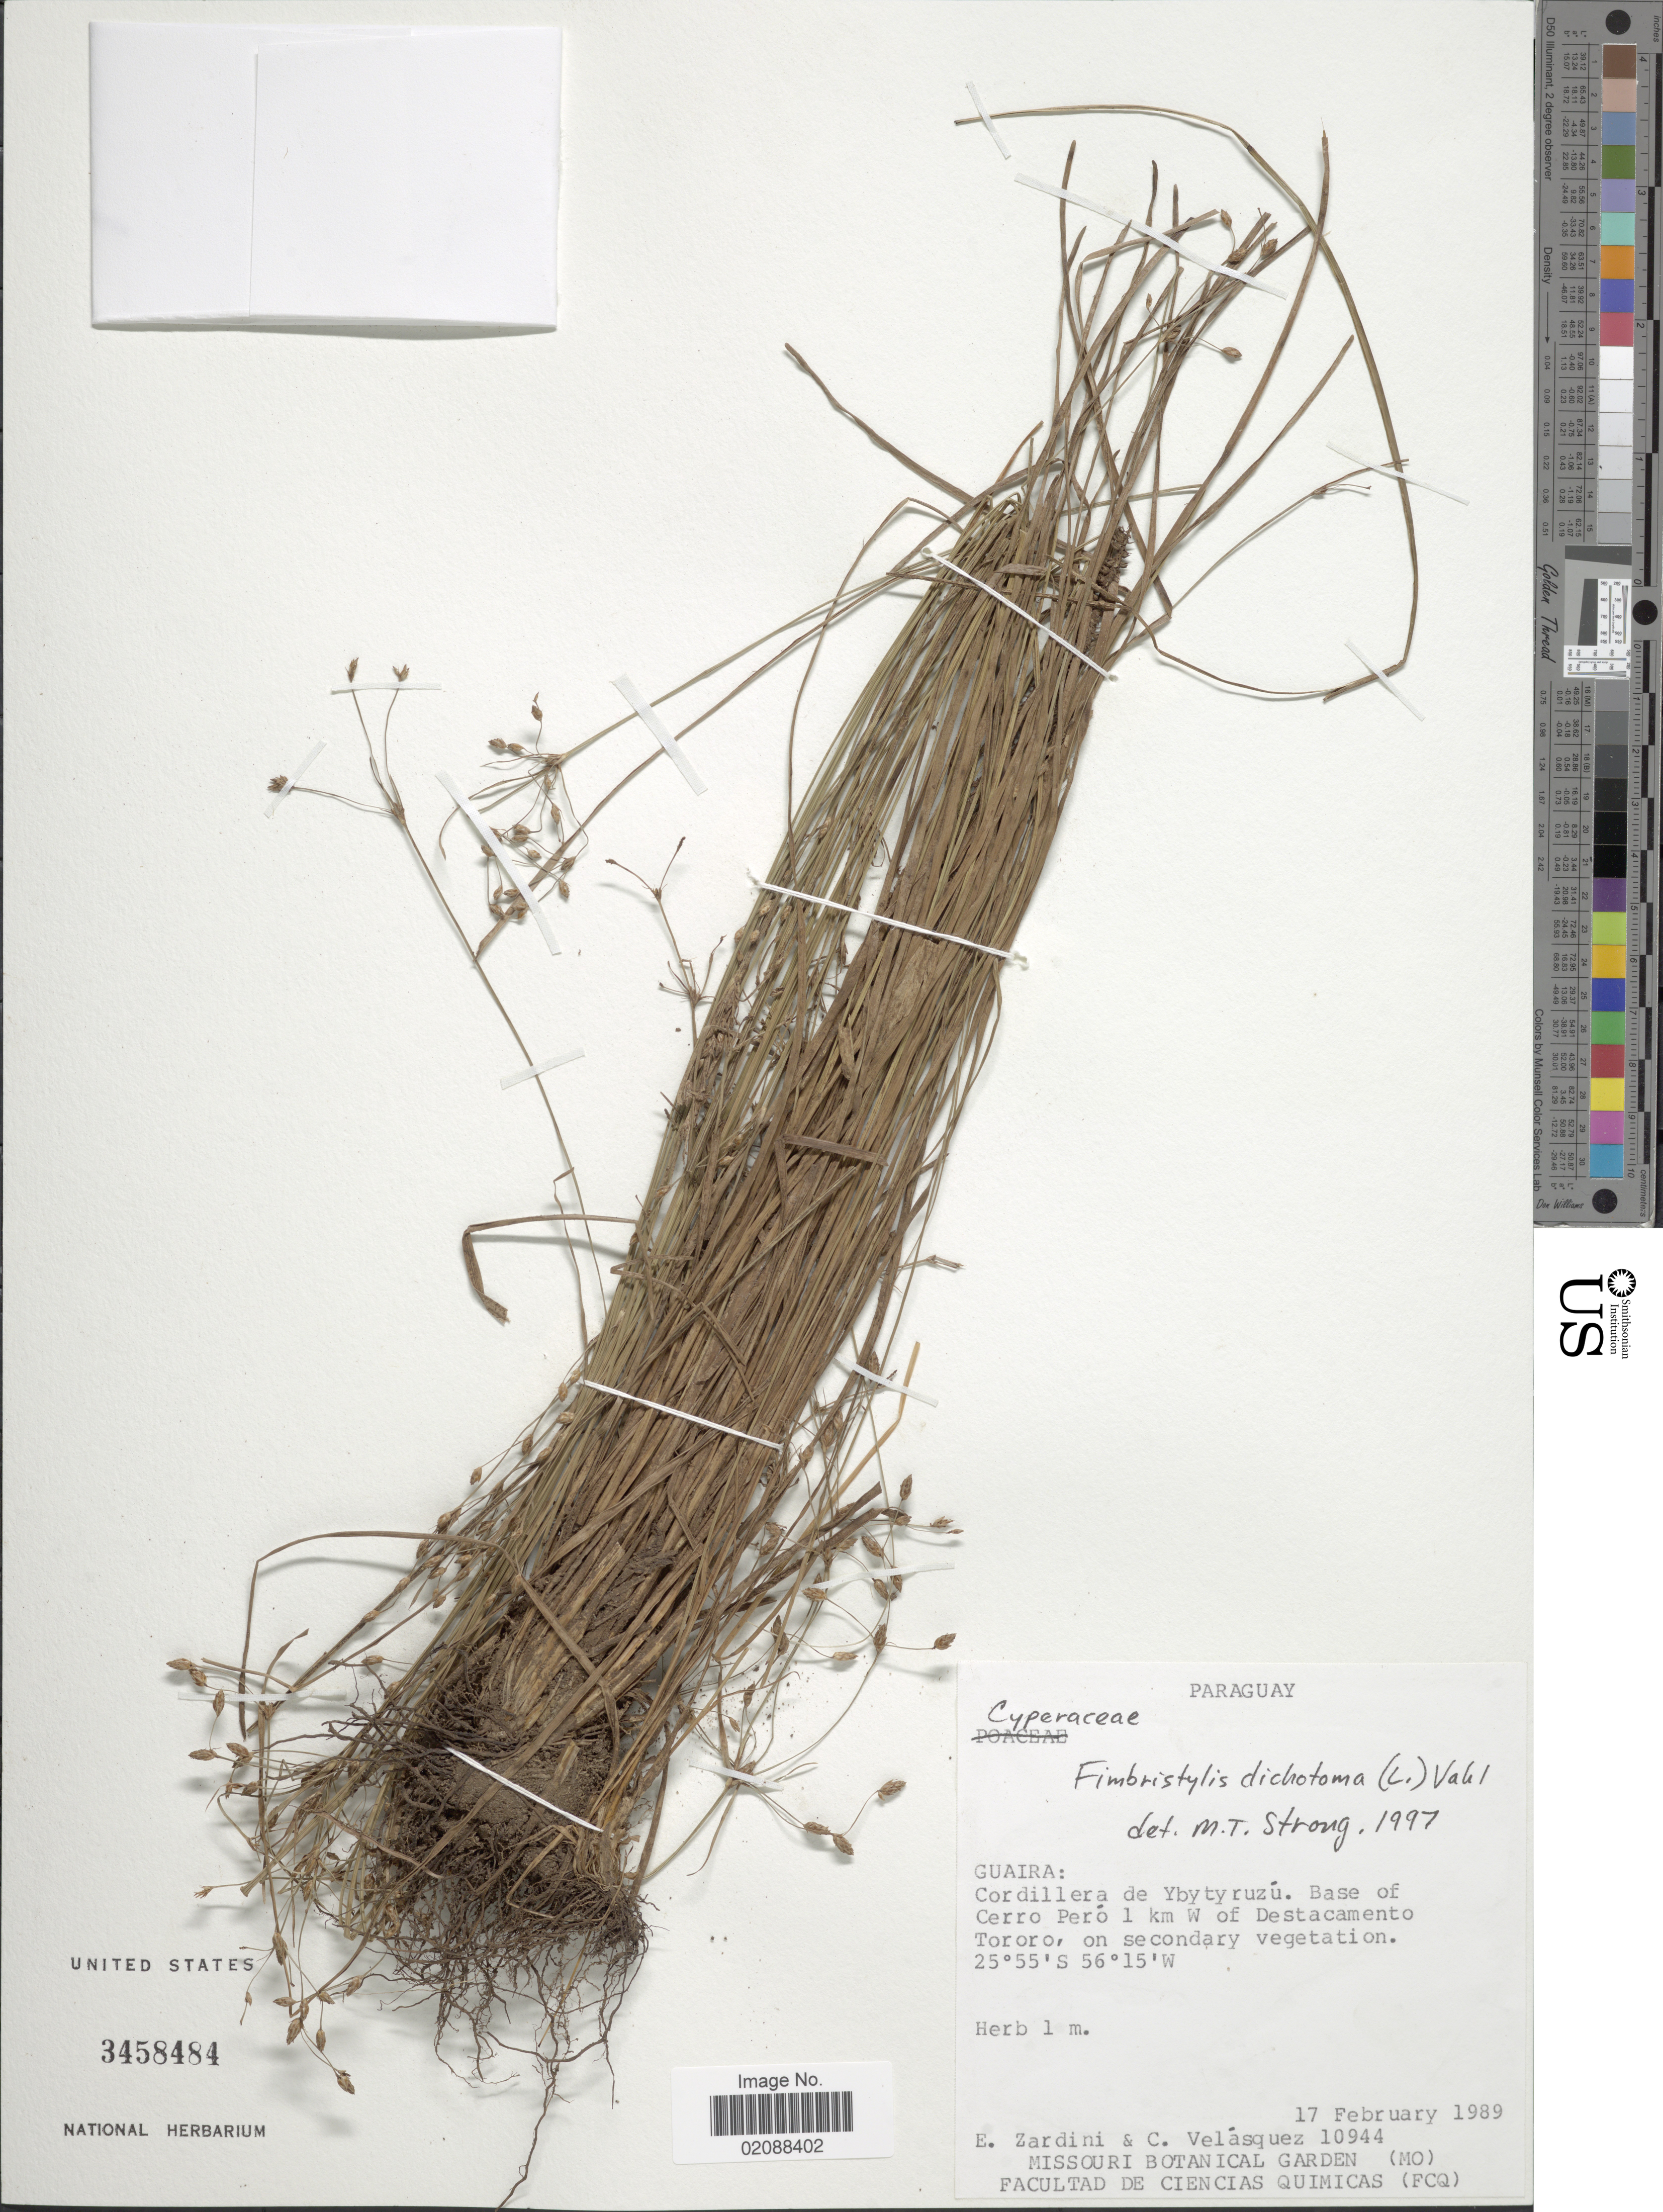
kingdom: Plantae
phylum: Tracheophyta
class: Liliopsida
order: Poales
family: Cyperaceae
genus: Fimbristylis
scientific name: Fimbristylis dichotoma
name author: (L.) Vahl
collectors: E. M. Zardini & C. Velásquez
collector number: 10944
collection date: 1989-02-17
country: Paraguay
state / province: Guaira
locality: Cordillera de Ybytyruzu. Base of Cerro Pero 1 km W of Destacamento Tororo, on secondary vegetation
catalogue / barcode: US 3458484